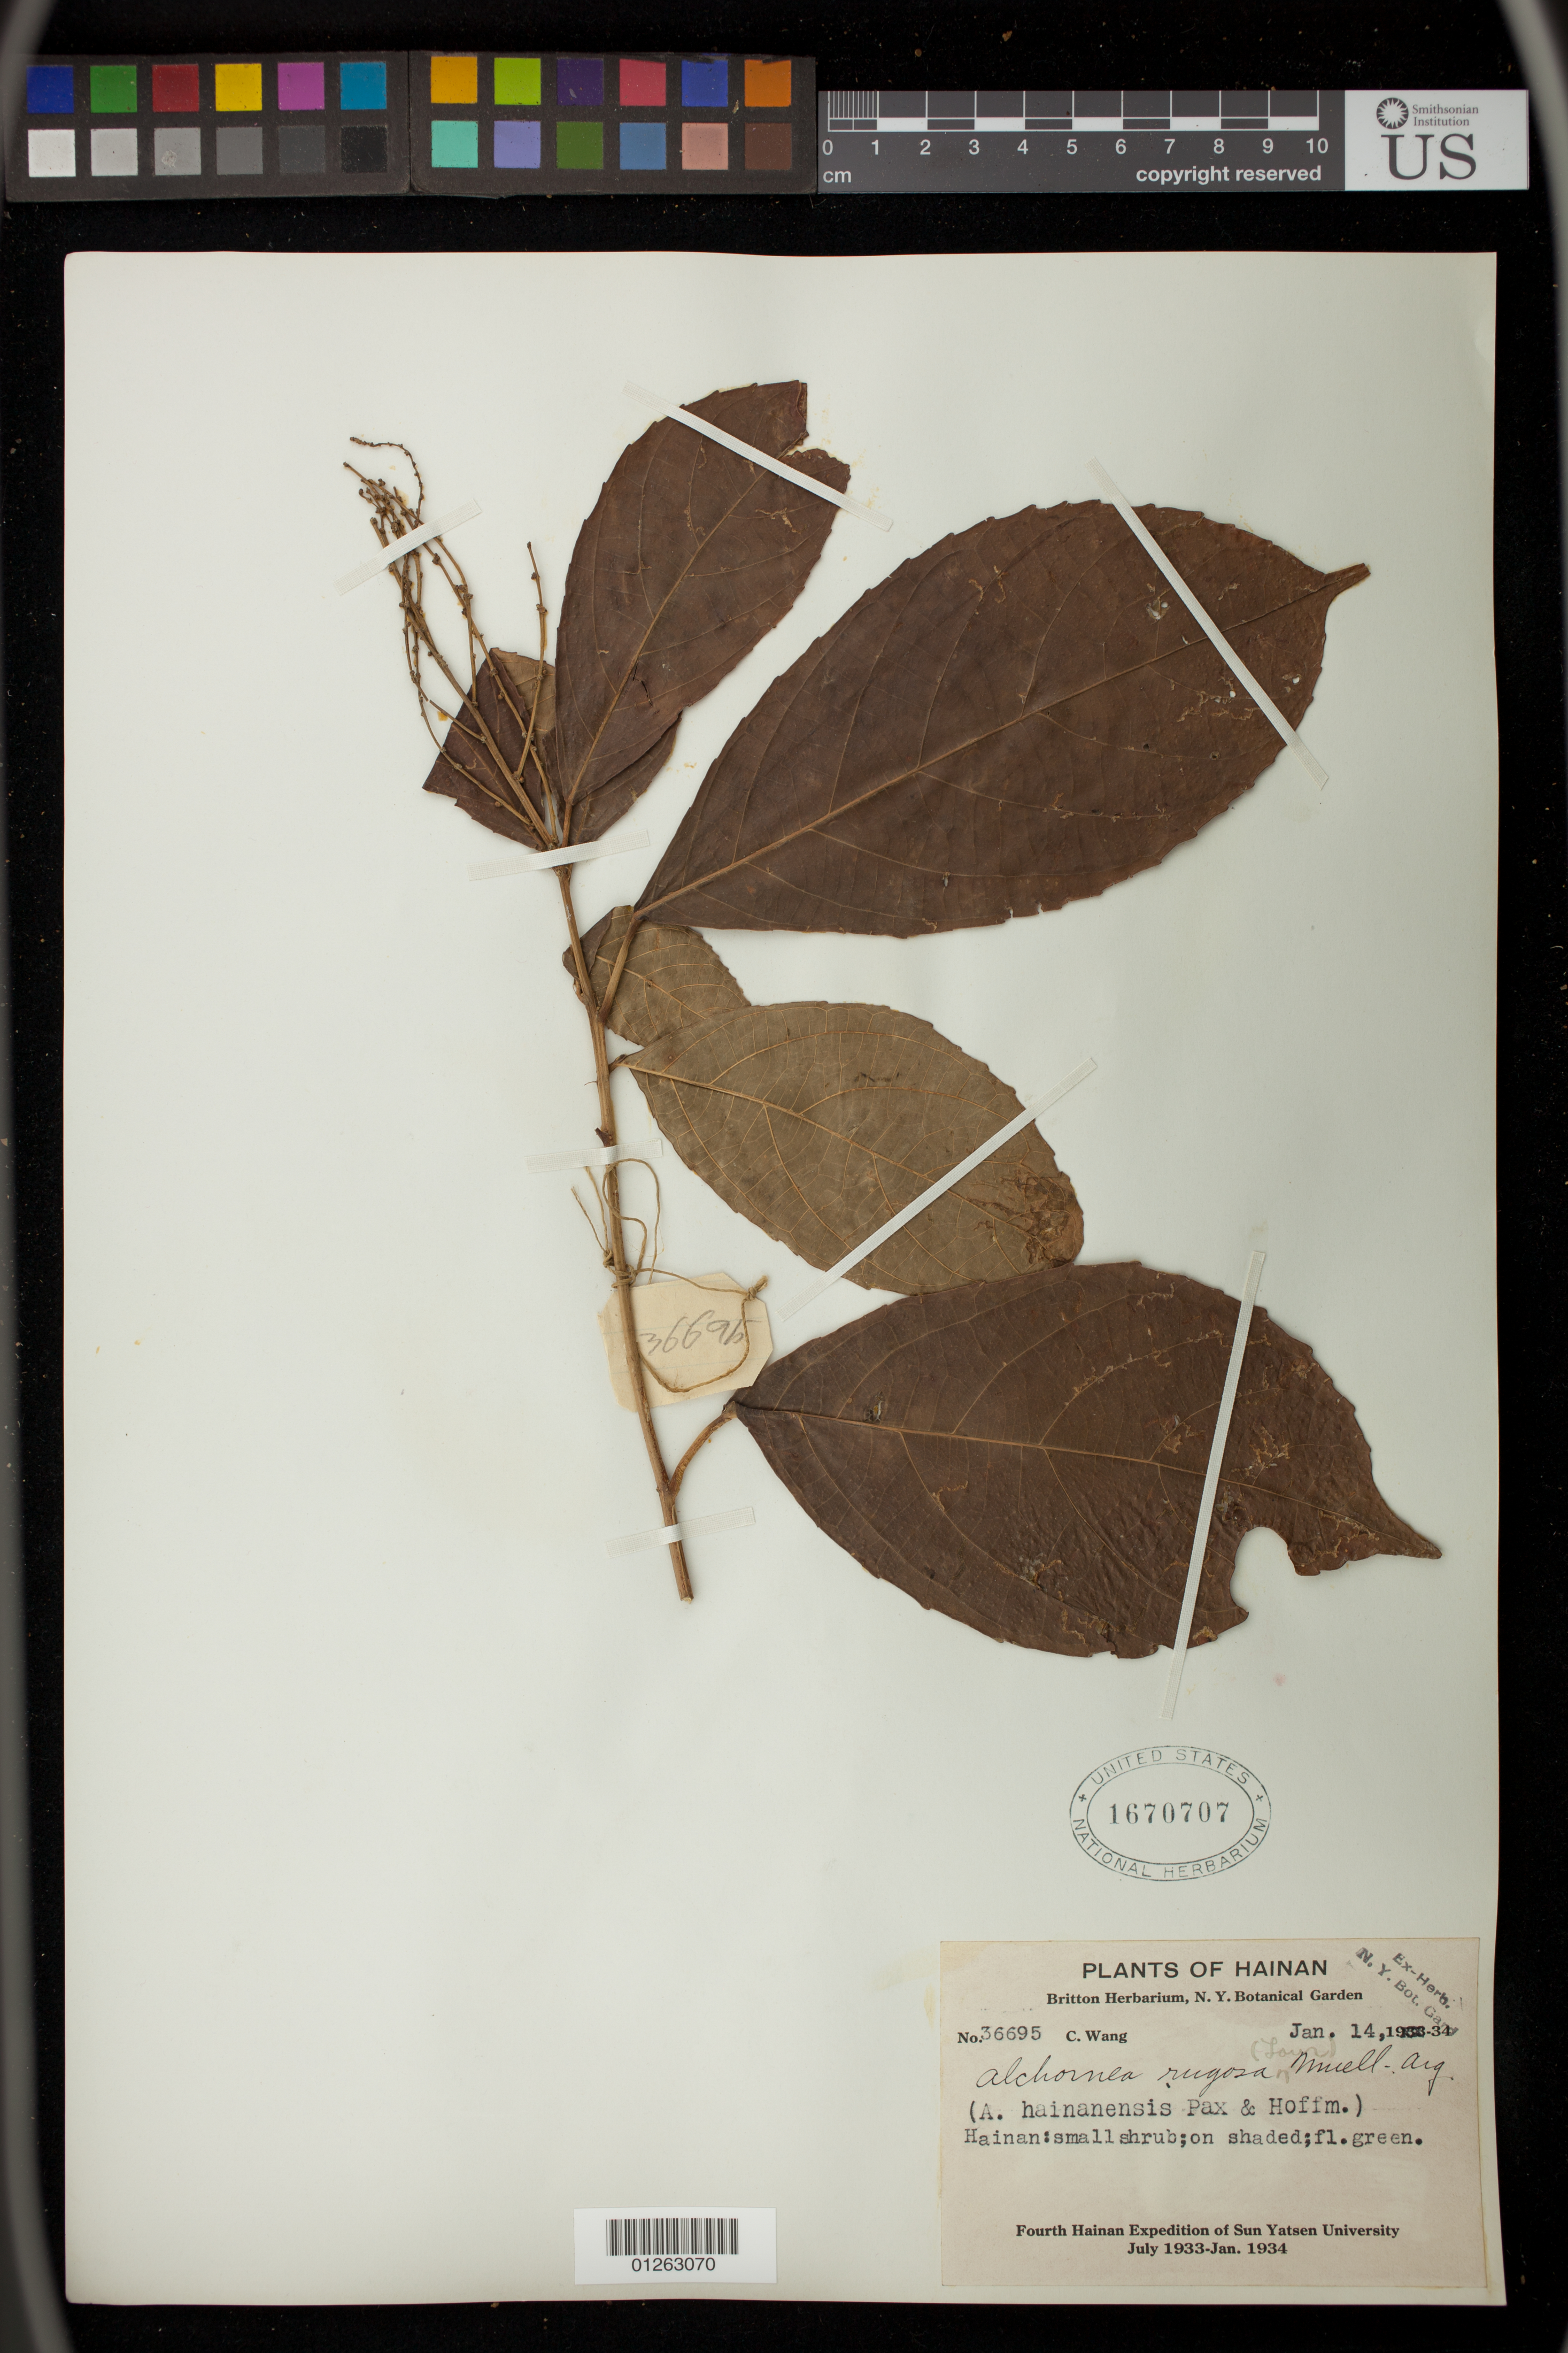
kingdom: Plantae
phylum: Tracheophyta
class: Magnoliopsida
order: Malpighiales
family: Euphorbiaceae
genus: Alchornea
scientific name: Alchornea rugosa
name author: (Lour.) Müll. Arg.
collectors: C. Wang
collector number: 36695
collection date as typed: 14 Jan 1934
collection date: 1934-01-14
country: China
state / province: Hainan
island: Hainan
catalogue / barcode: US 1670707